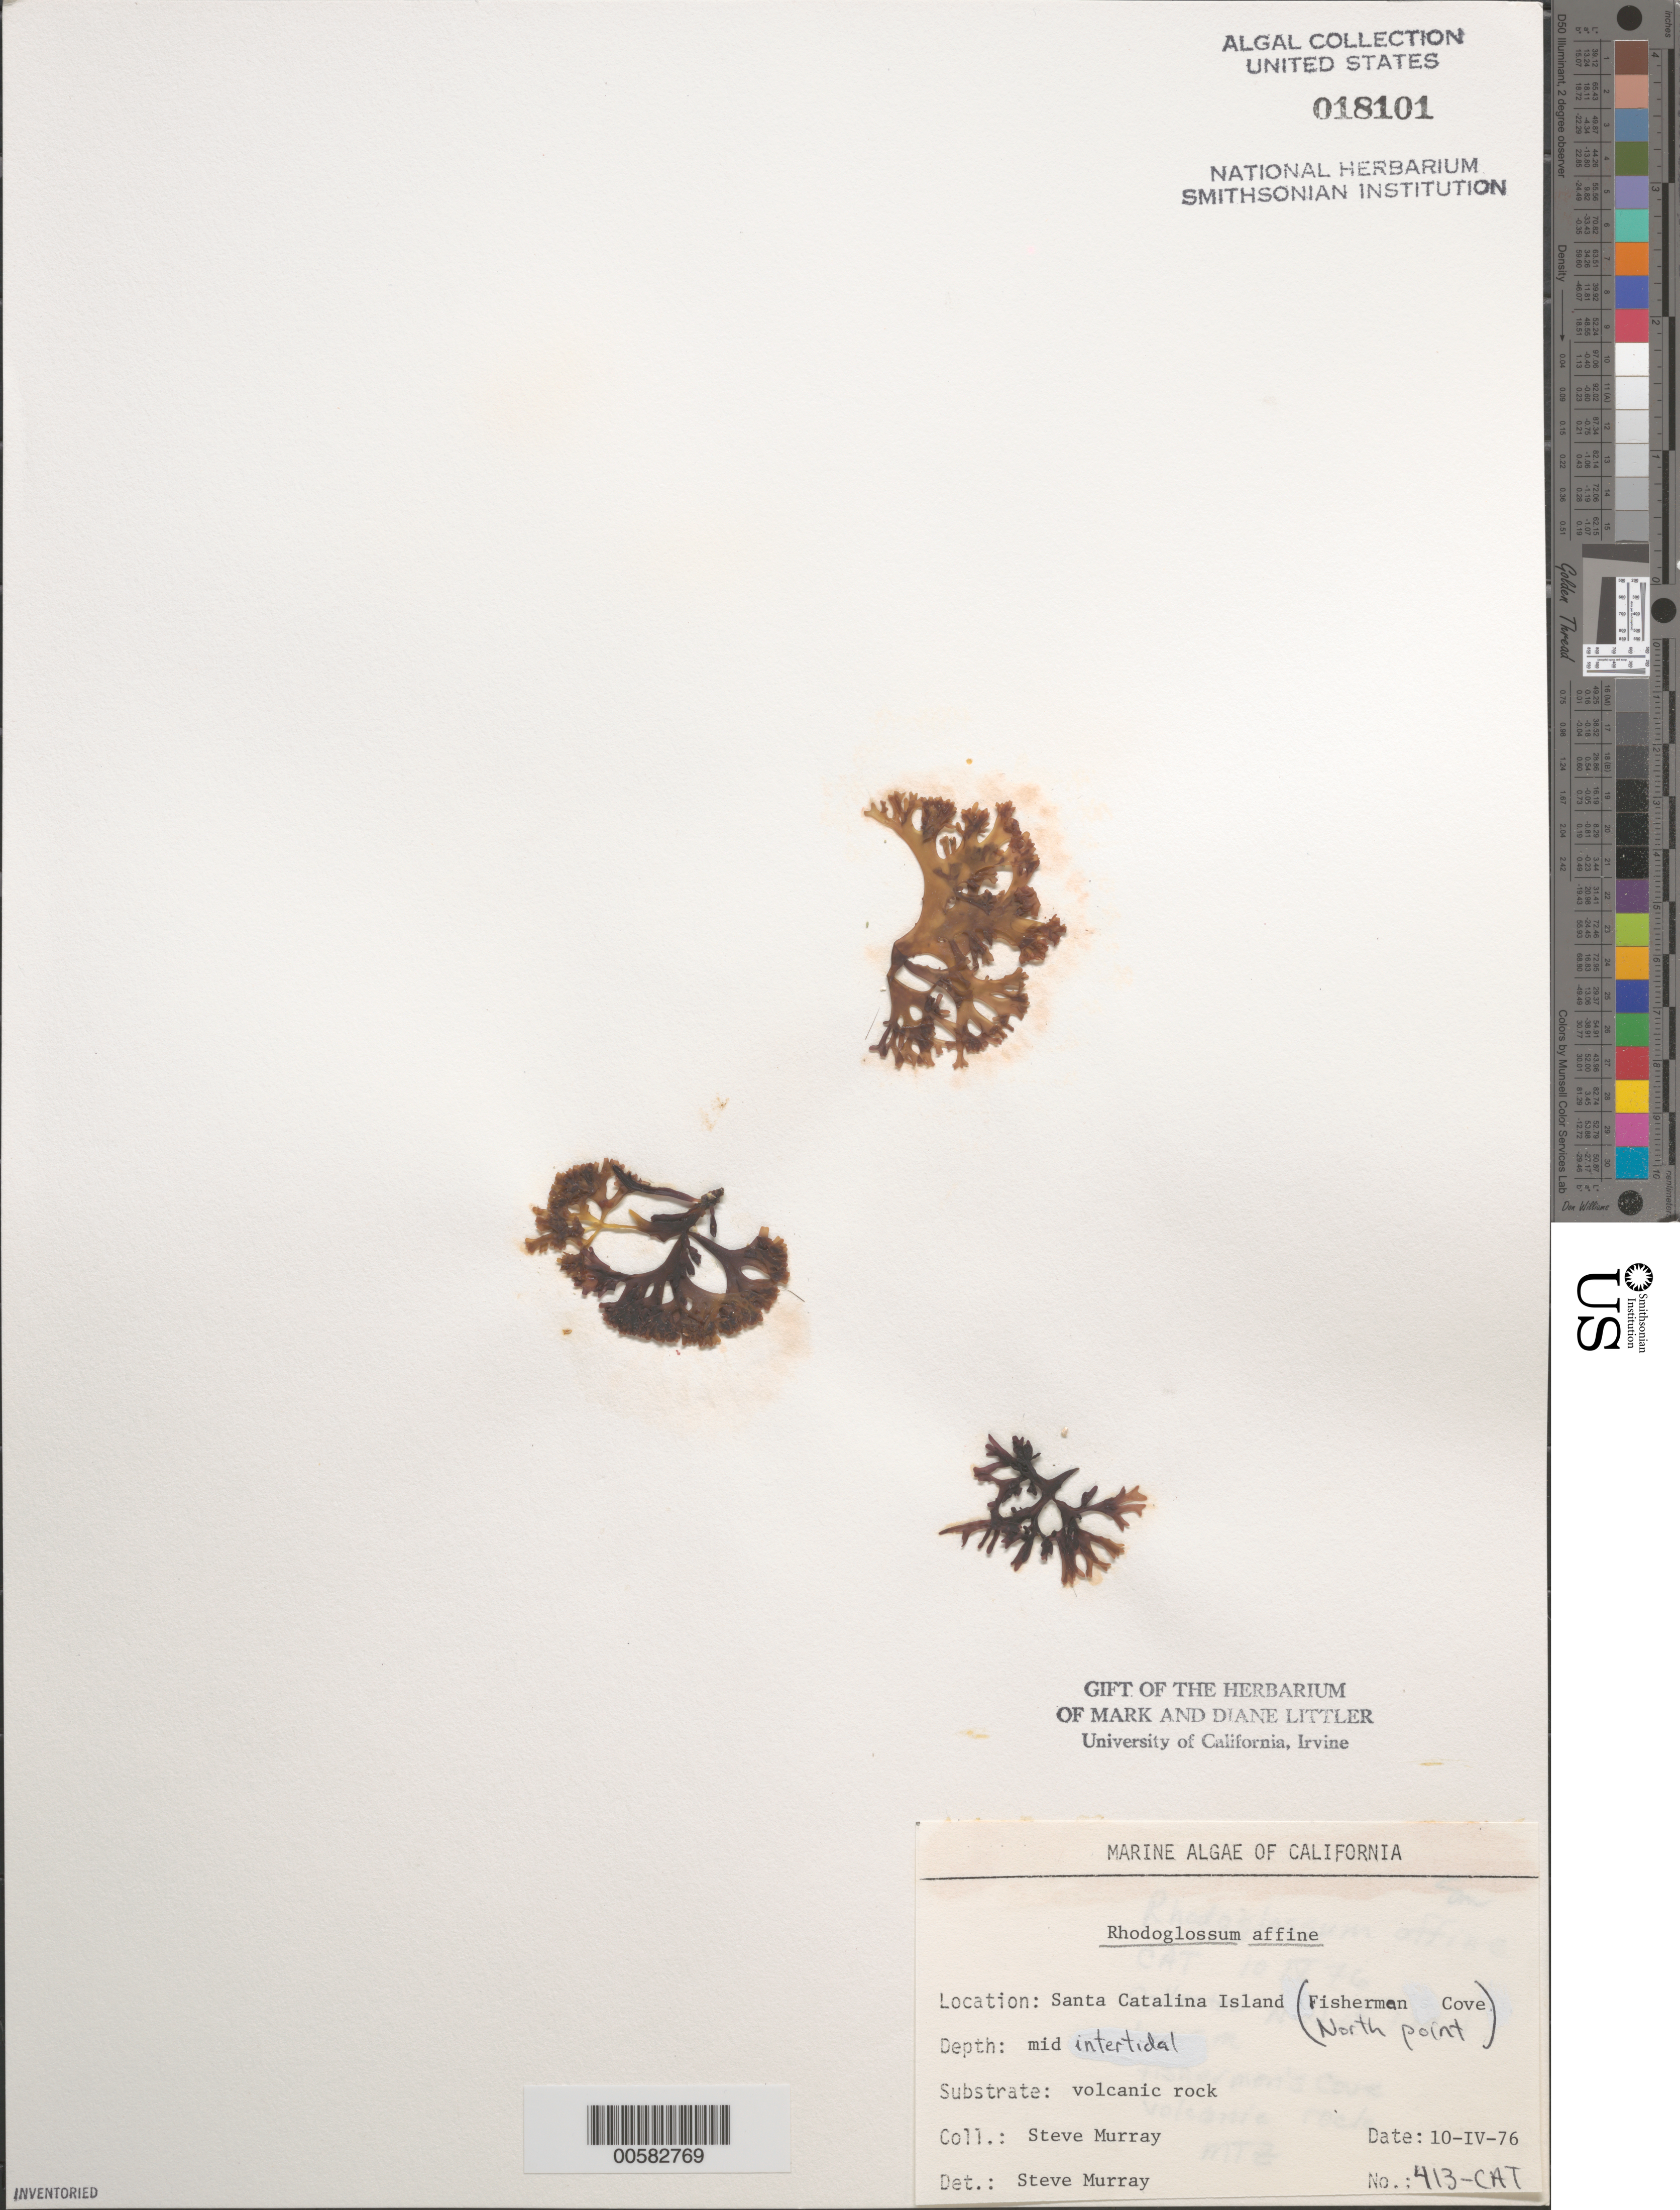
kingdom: Plantae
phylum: Rhodophyta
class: Florideophyceae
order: Gigartinales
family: Gigartinaceae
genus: Mazzaella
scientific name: Mazzaella affinis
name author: (Harvey) Fredericq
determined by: Algae name updating Project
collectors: S. N. Murray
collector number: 413-cat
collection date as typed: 10 Apr 1976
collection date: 1976-04-10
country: United States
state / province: California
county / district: Los Angeles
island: Santa Catalina Island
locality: Fishermen Cove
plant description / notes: BLM-SOCALBIGHT Rocky Intertidal Survey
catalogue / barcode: US 18101